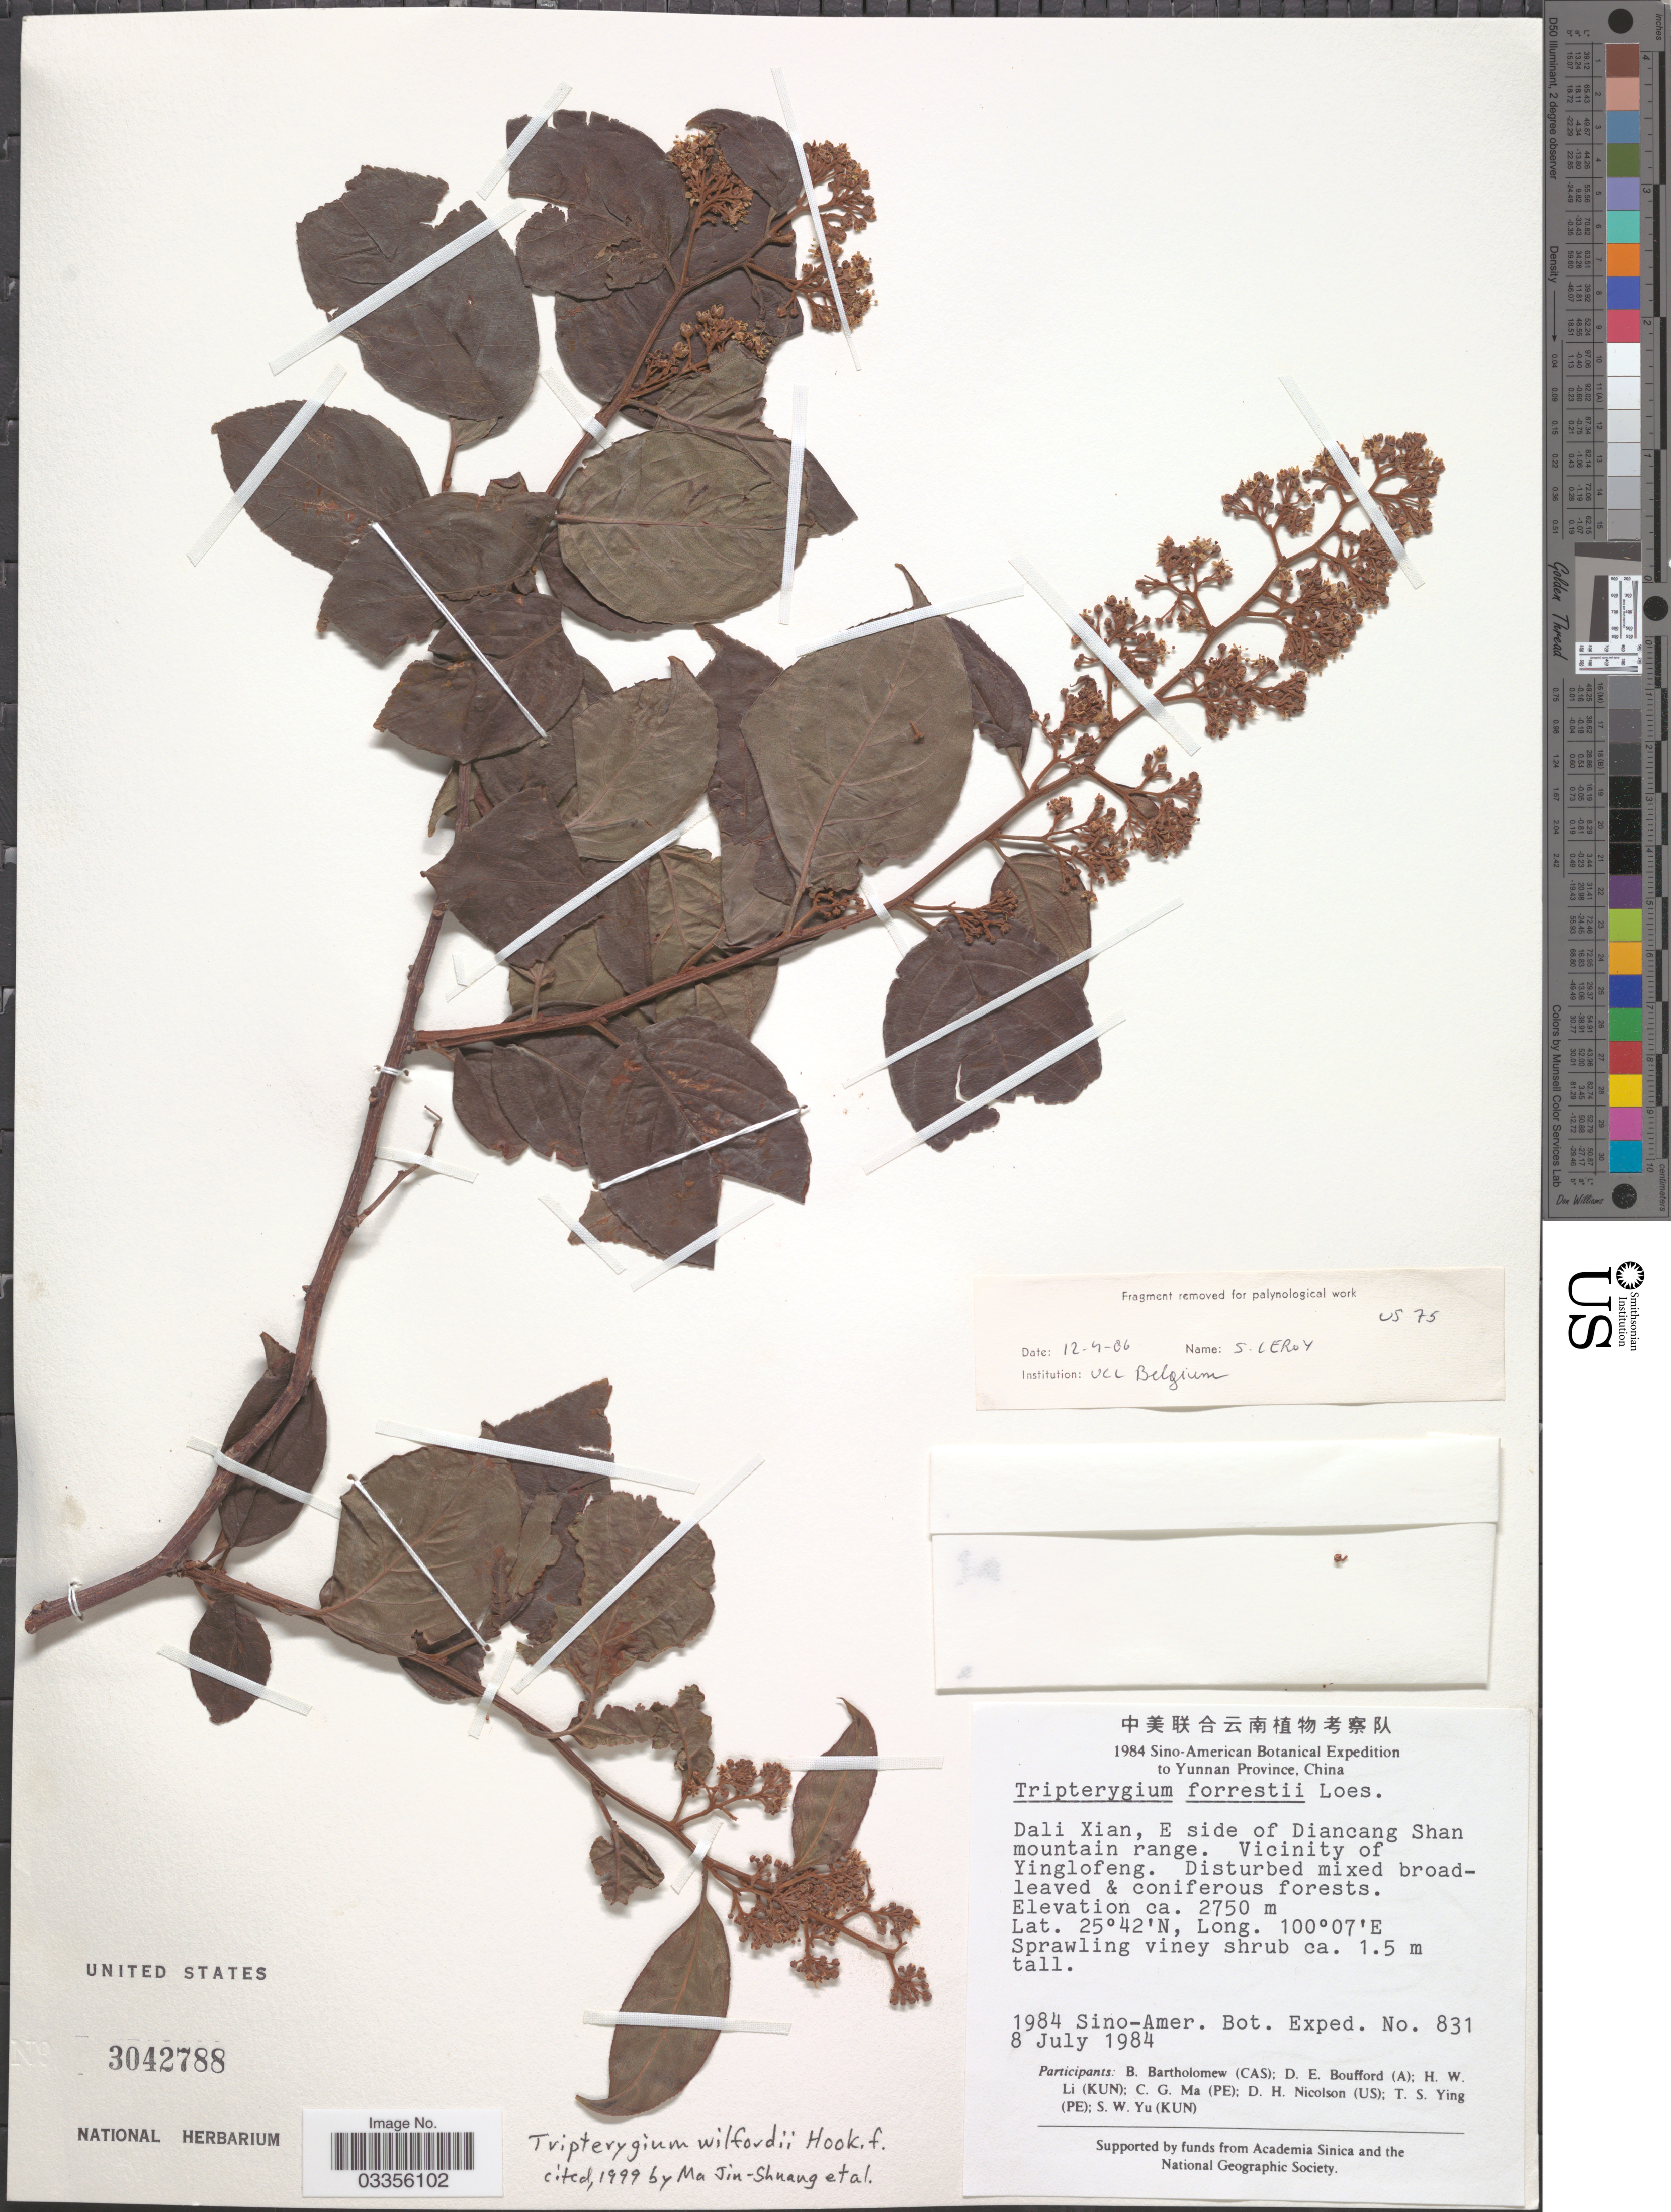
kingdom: Plantae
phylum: Tracheophyta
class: Magnoliopsida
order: Celastrales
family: Celastraceae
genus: Tripterygium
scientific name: Tripterygium wilfordii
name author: Hook. f.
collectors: Sino-Amer. Bot. Exped. 1984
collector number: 831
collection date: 1984-07-08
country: China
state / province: Yunnan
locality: Dali Xian, E side of Diancang Shan mountain range. Vicinity of Yinglofeng.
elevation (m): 2750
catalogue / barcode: US 3042788